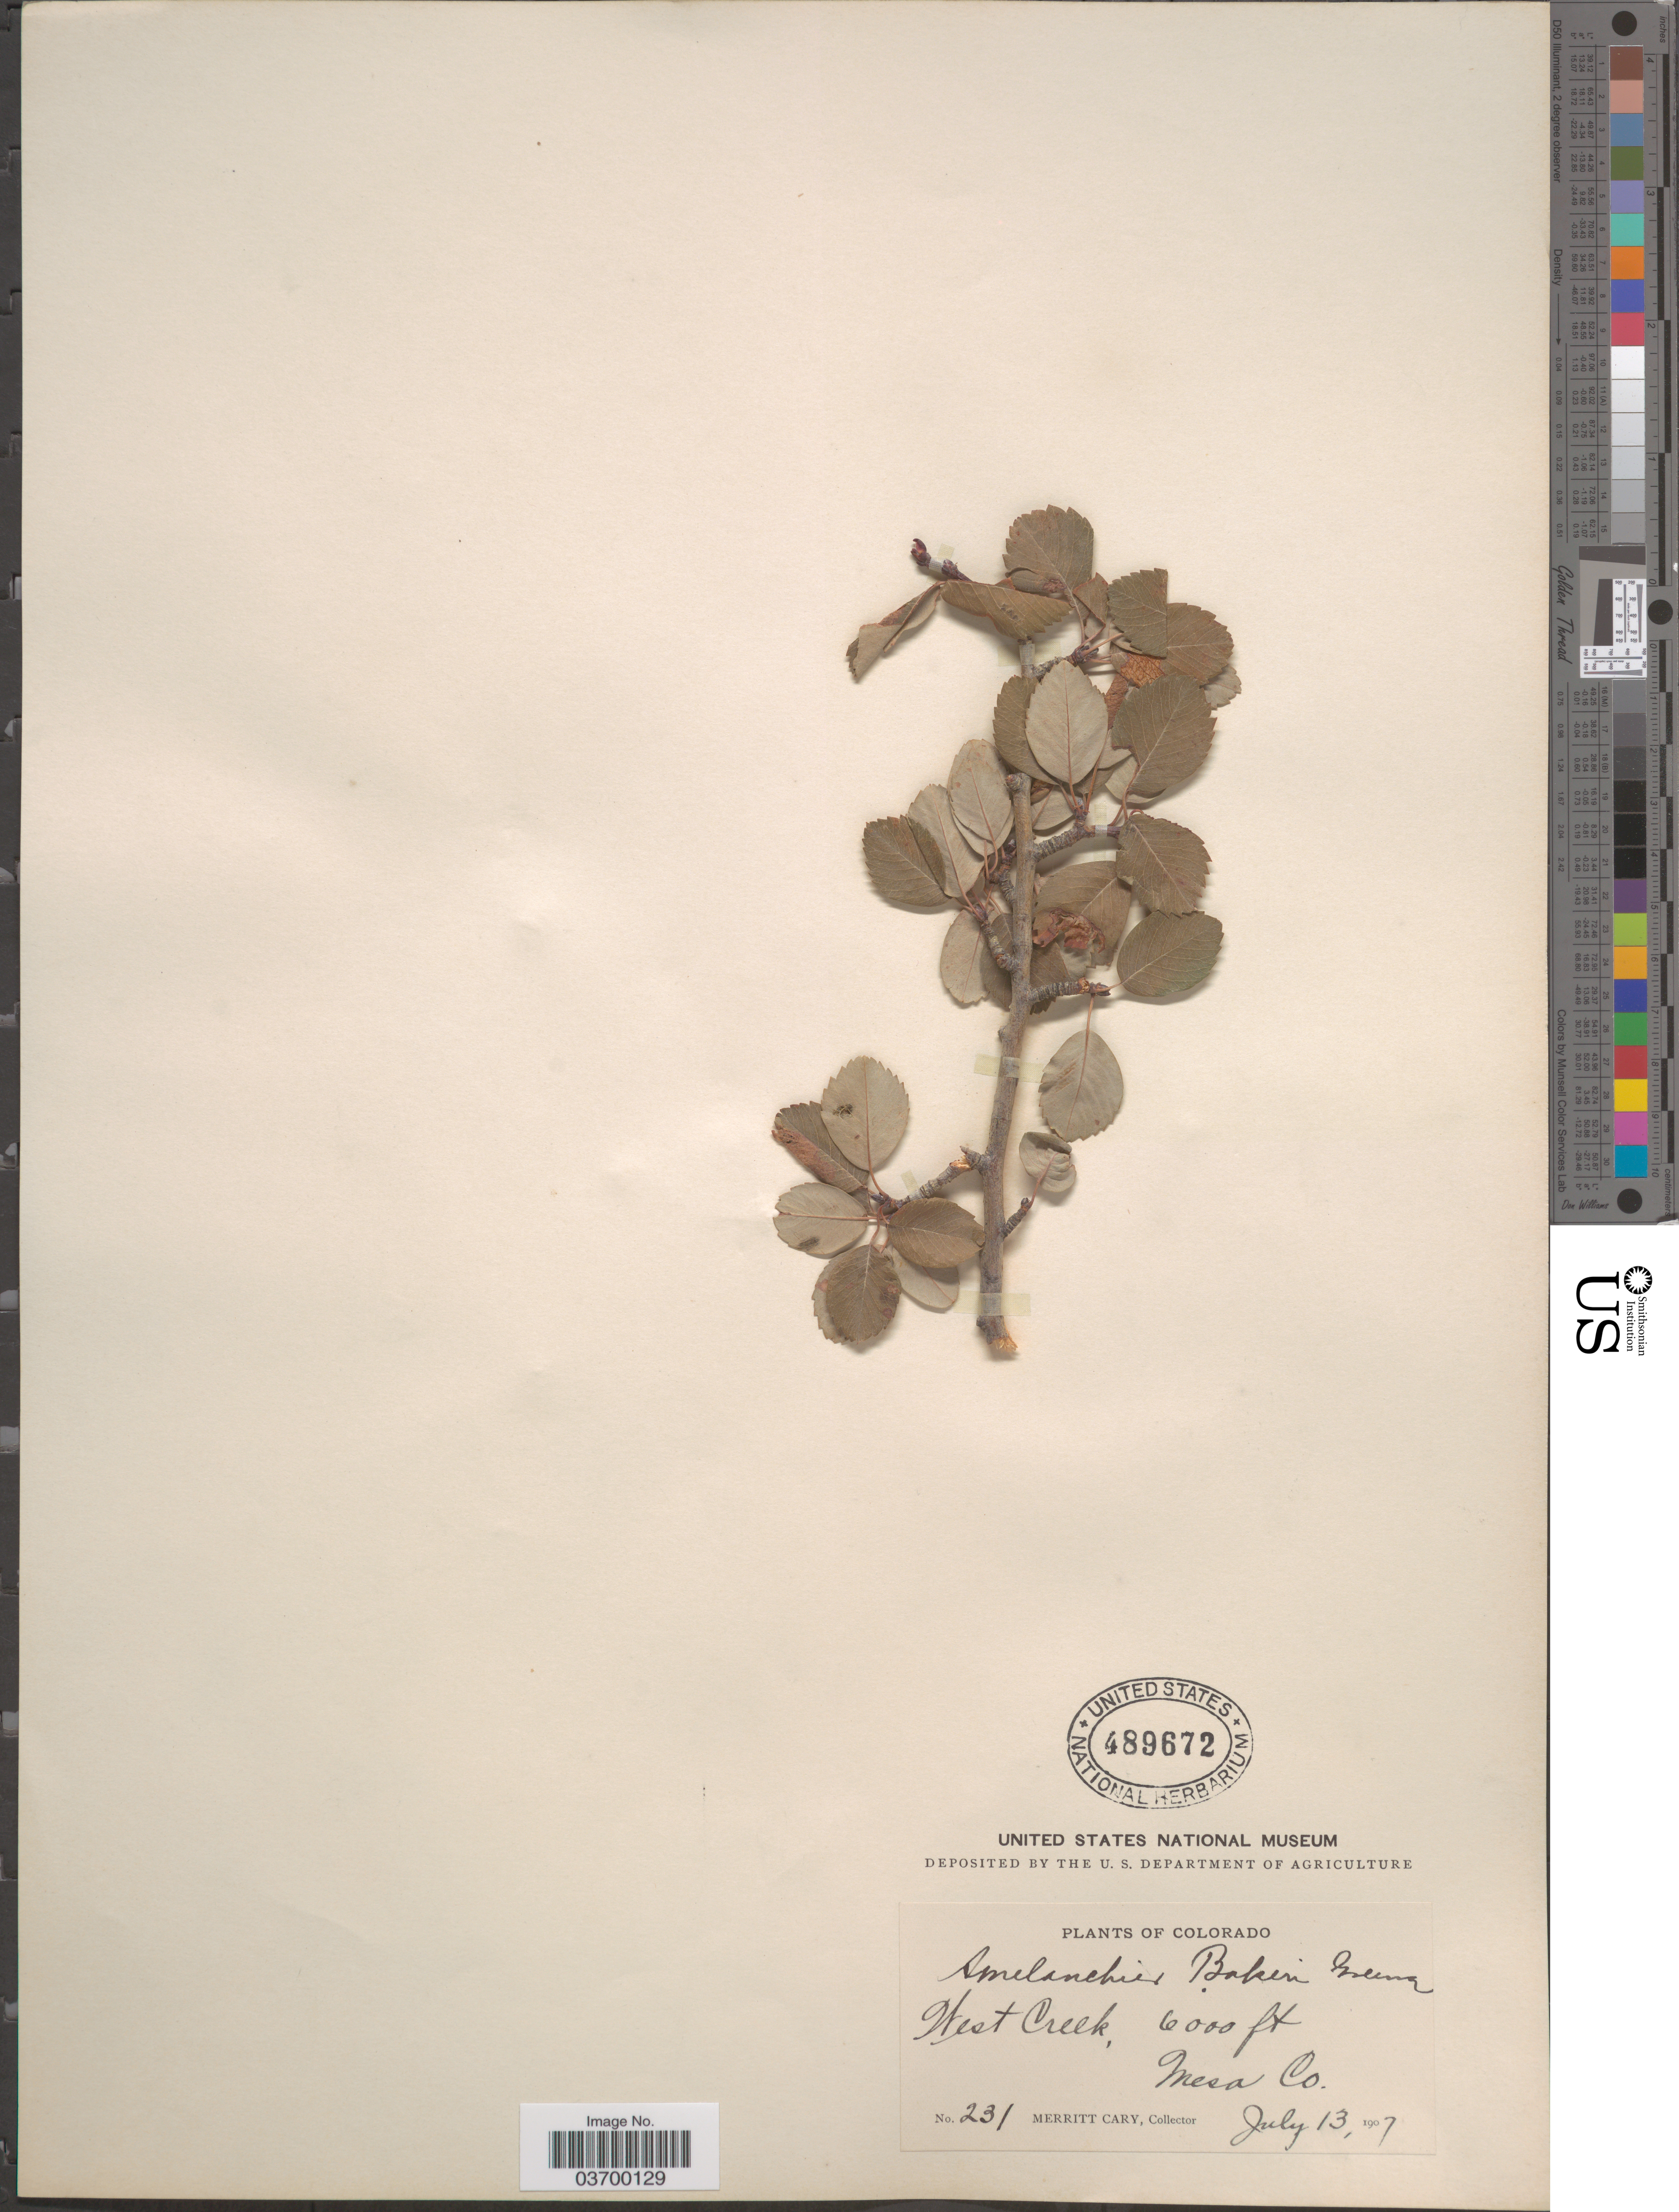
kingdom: Plantae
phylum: Tracheophyta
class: Magnoliopsida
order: Rosales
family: Rosaceae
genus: Amelanchier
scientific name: Amelanchier bakeri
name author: Greene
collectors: M. Cary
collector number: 231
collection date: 1907-07-13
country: United States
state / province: Colorado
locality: West Creek, Mesa Co.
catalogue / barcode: US 489672